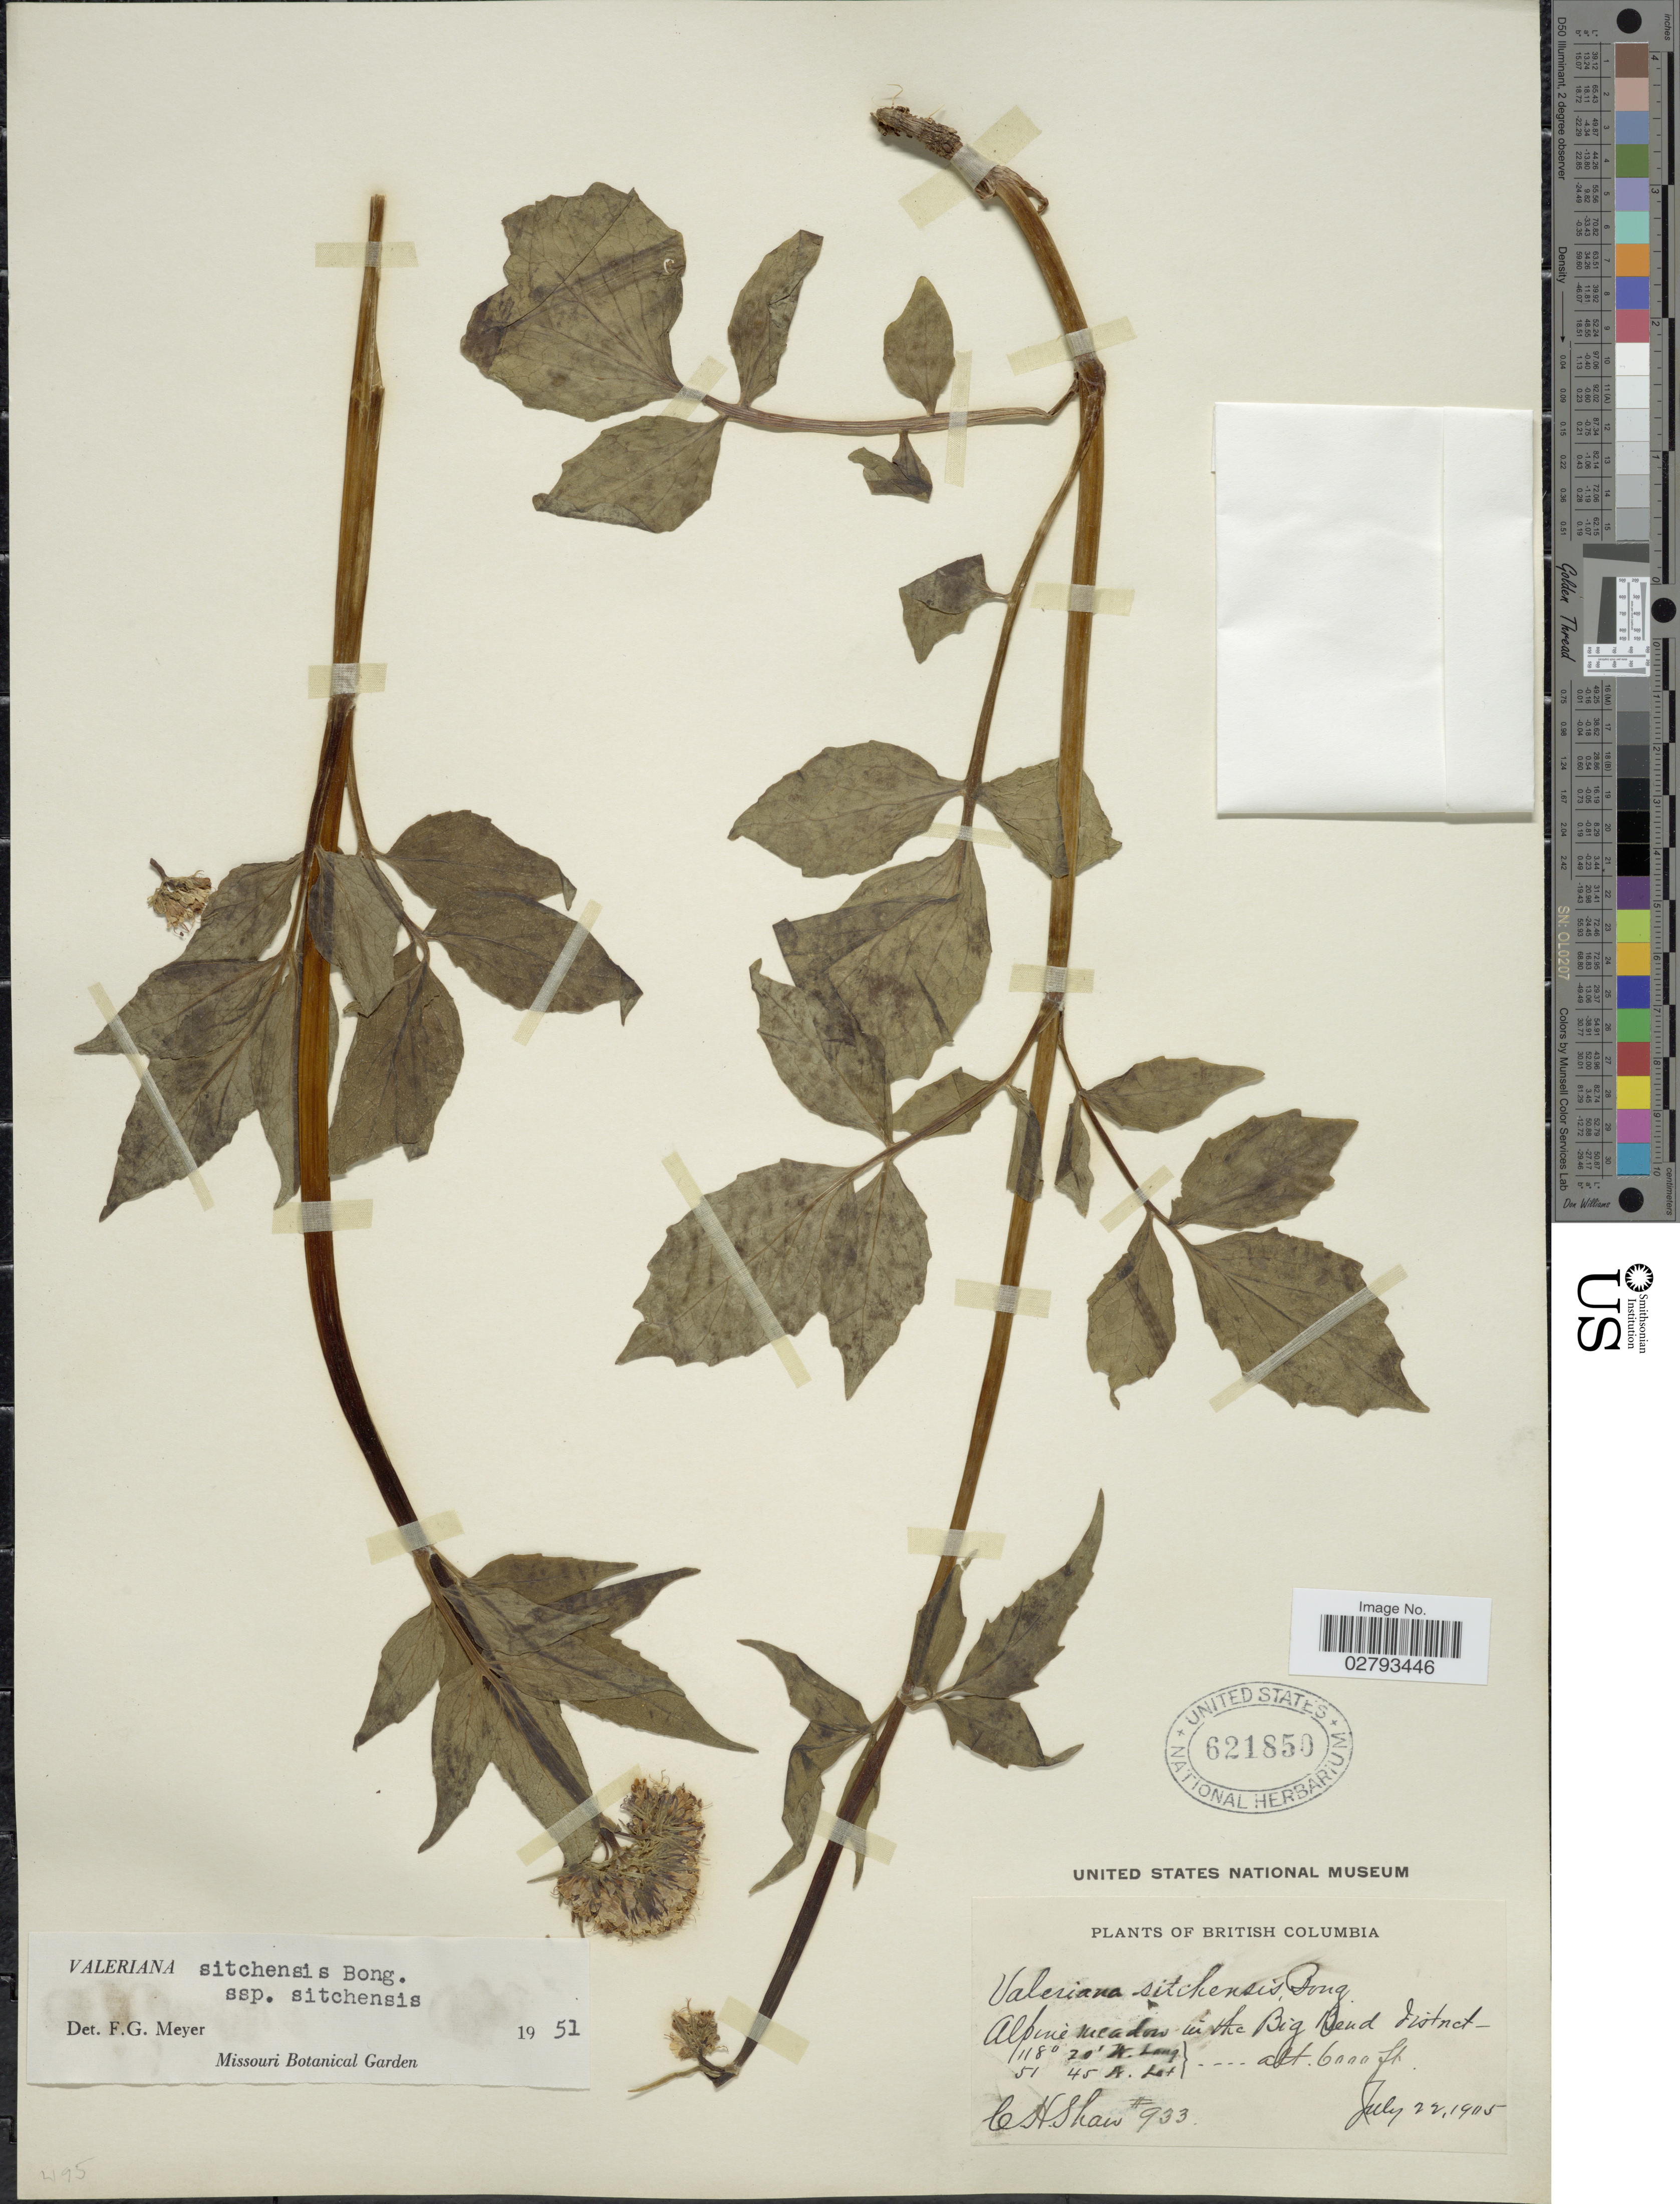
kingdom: Plantae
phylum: Tracheophyta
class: Magnoliopsida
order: Dipsacales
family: Caprifoliaceae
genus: Valeriana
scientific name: Valeriana sitchensis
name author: Bong.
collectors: C. H. Shaw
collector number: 933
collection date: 1905-07-22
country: Canada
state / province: British Columbia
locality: Alpine meadow in the Big Bend district.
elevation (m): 1829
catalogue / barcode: US 621850